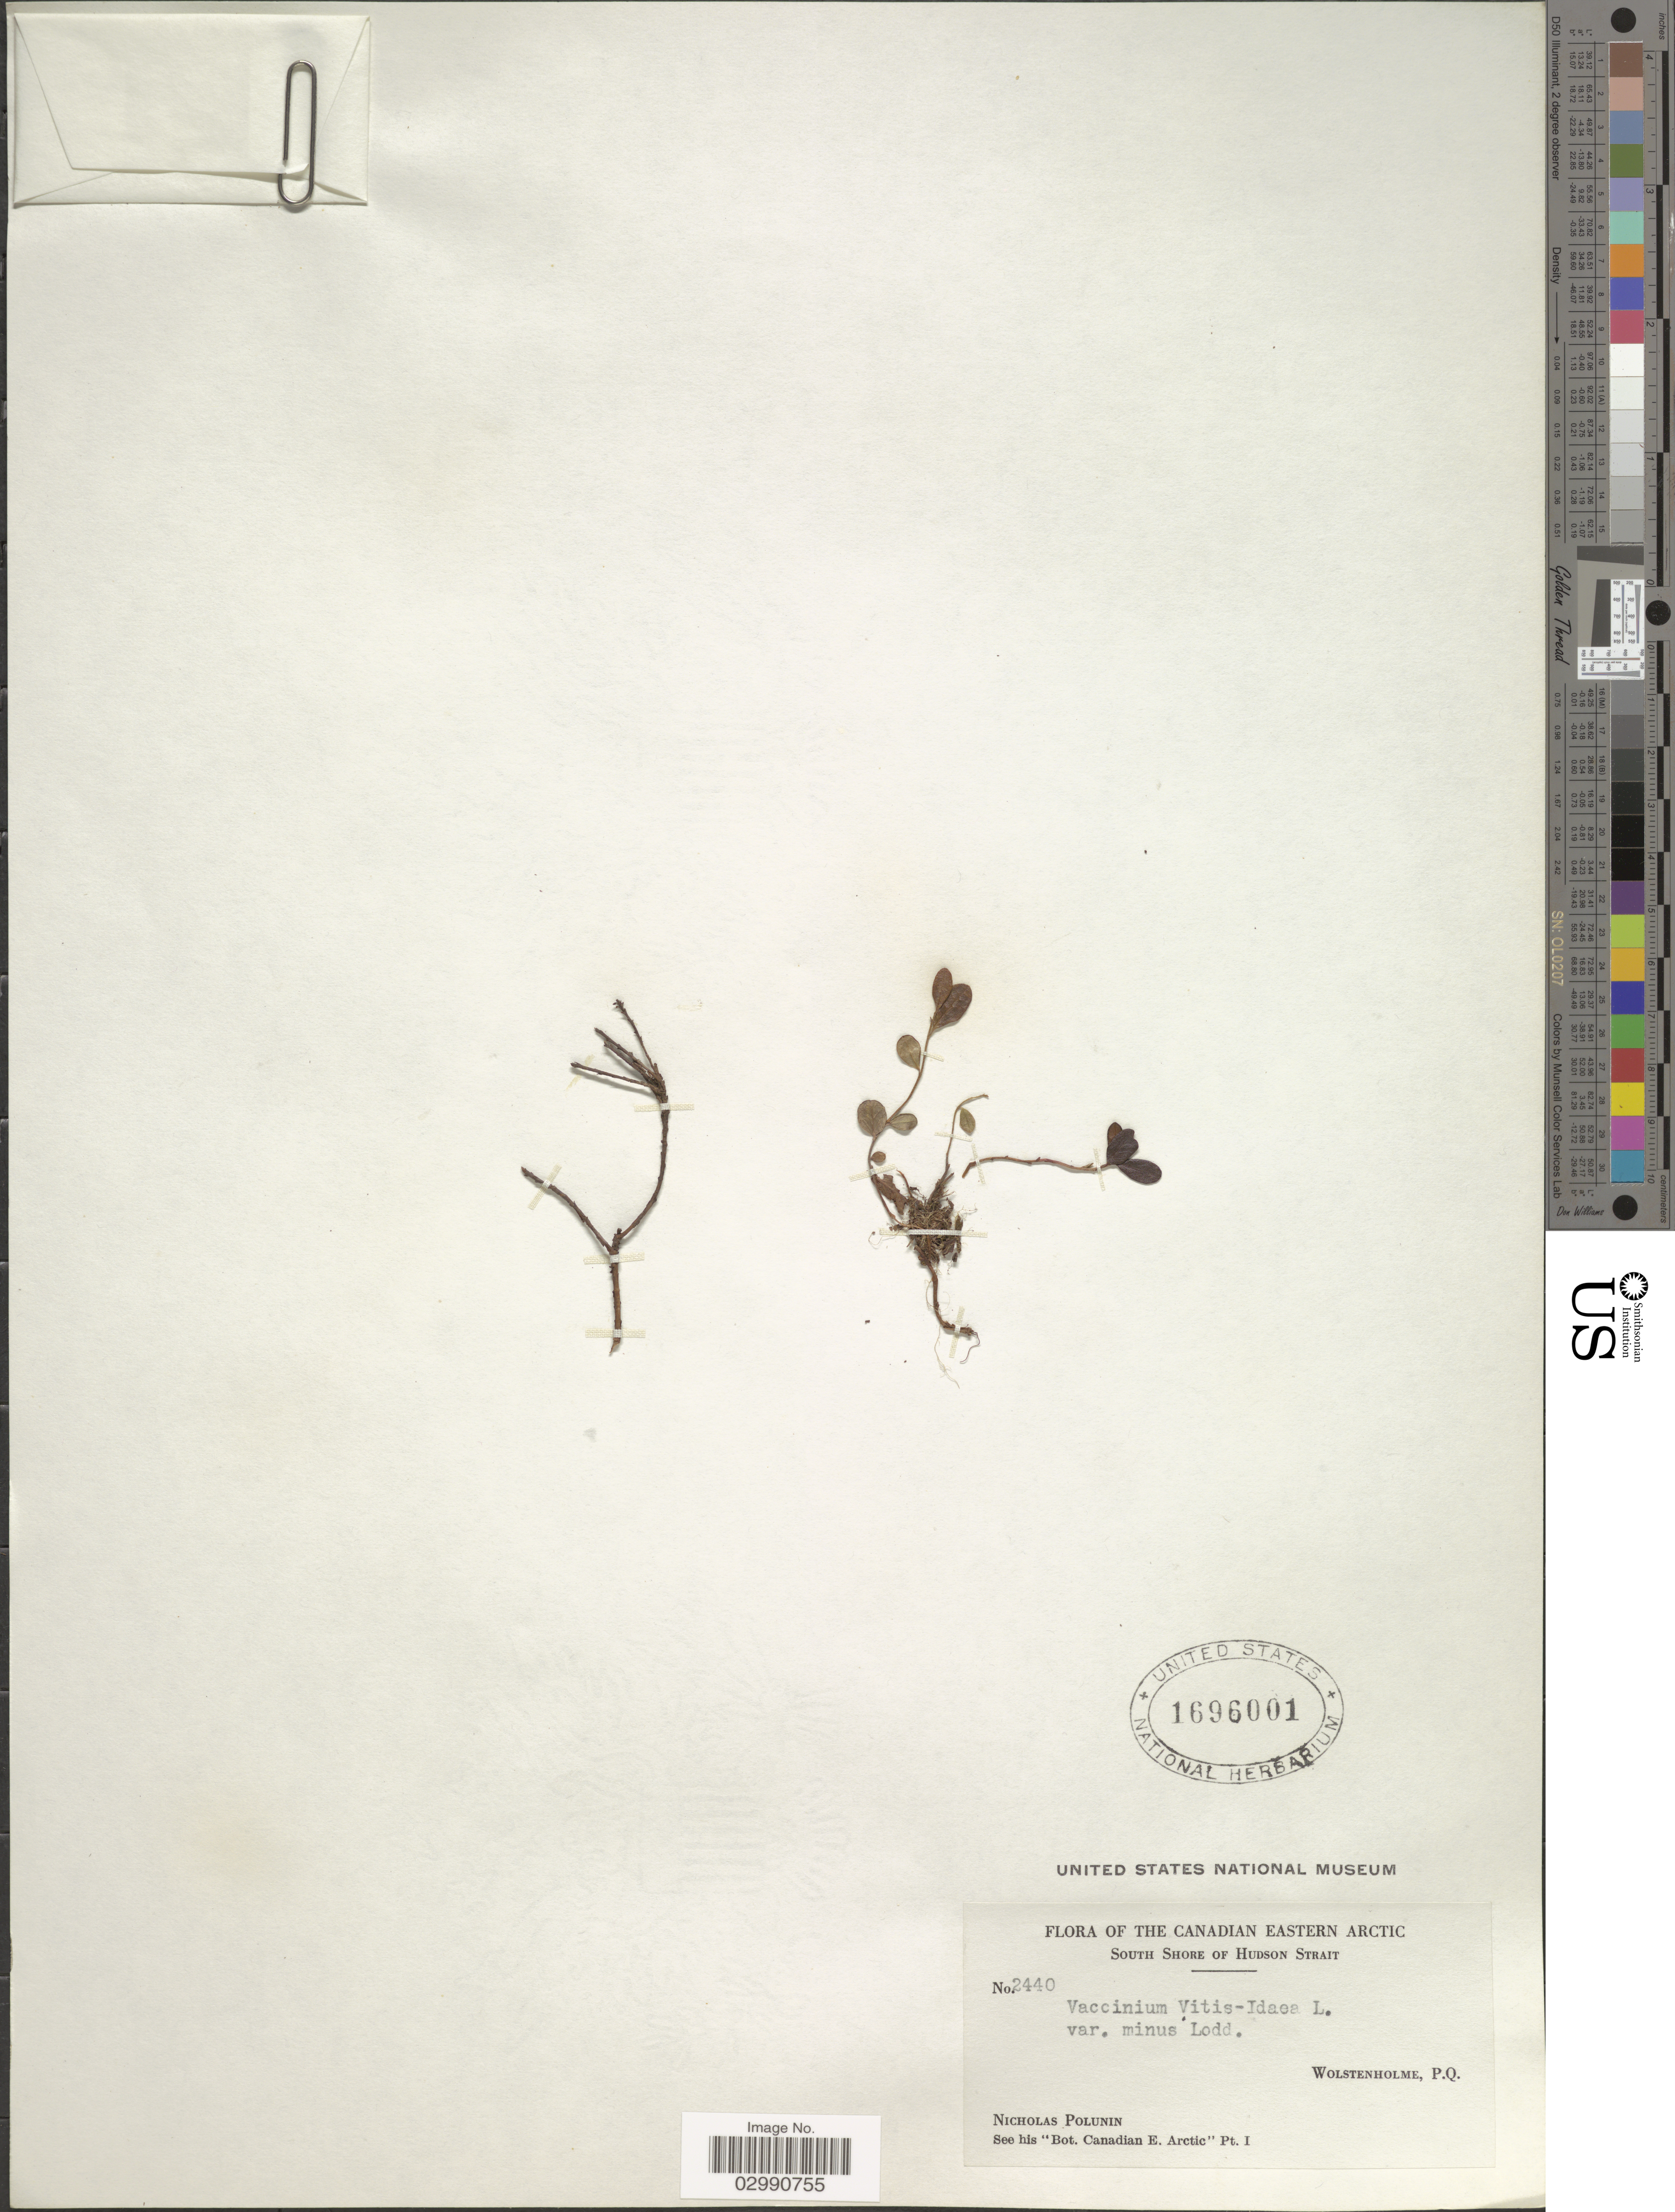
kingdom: Plantae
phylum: Tracheophyta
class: Magnoliopsida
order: Ericales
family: Ericaceae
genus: Vaccinium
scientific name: Vaccinium vitis-idaea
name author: L.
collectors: N. V. Polunin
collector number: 2440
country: Canada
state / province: Quebec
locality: The Canadian Eastern Arctic, South Shore of Hudson Strait, Wolstenholme, P.Q.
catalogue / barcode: US 1696001